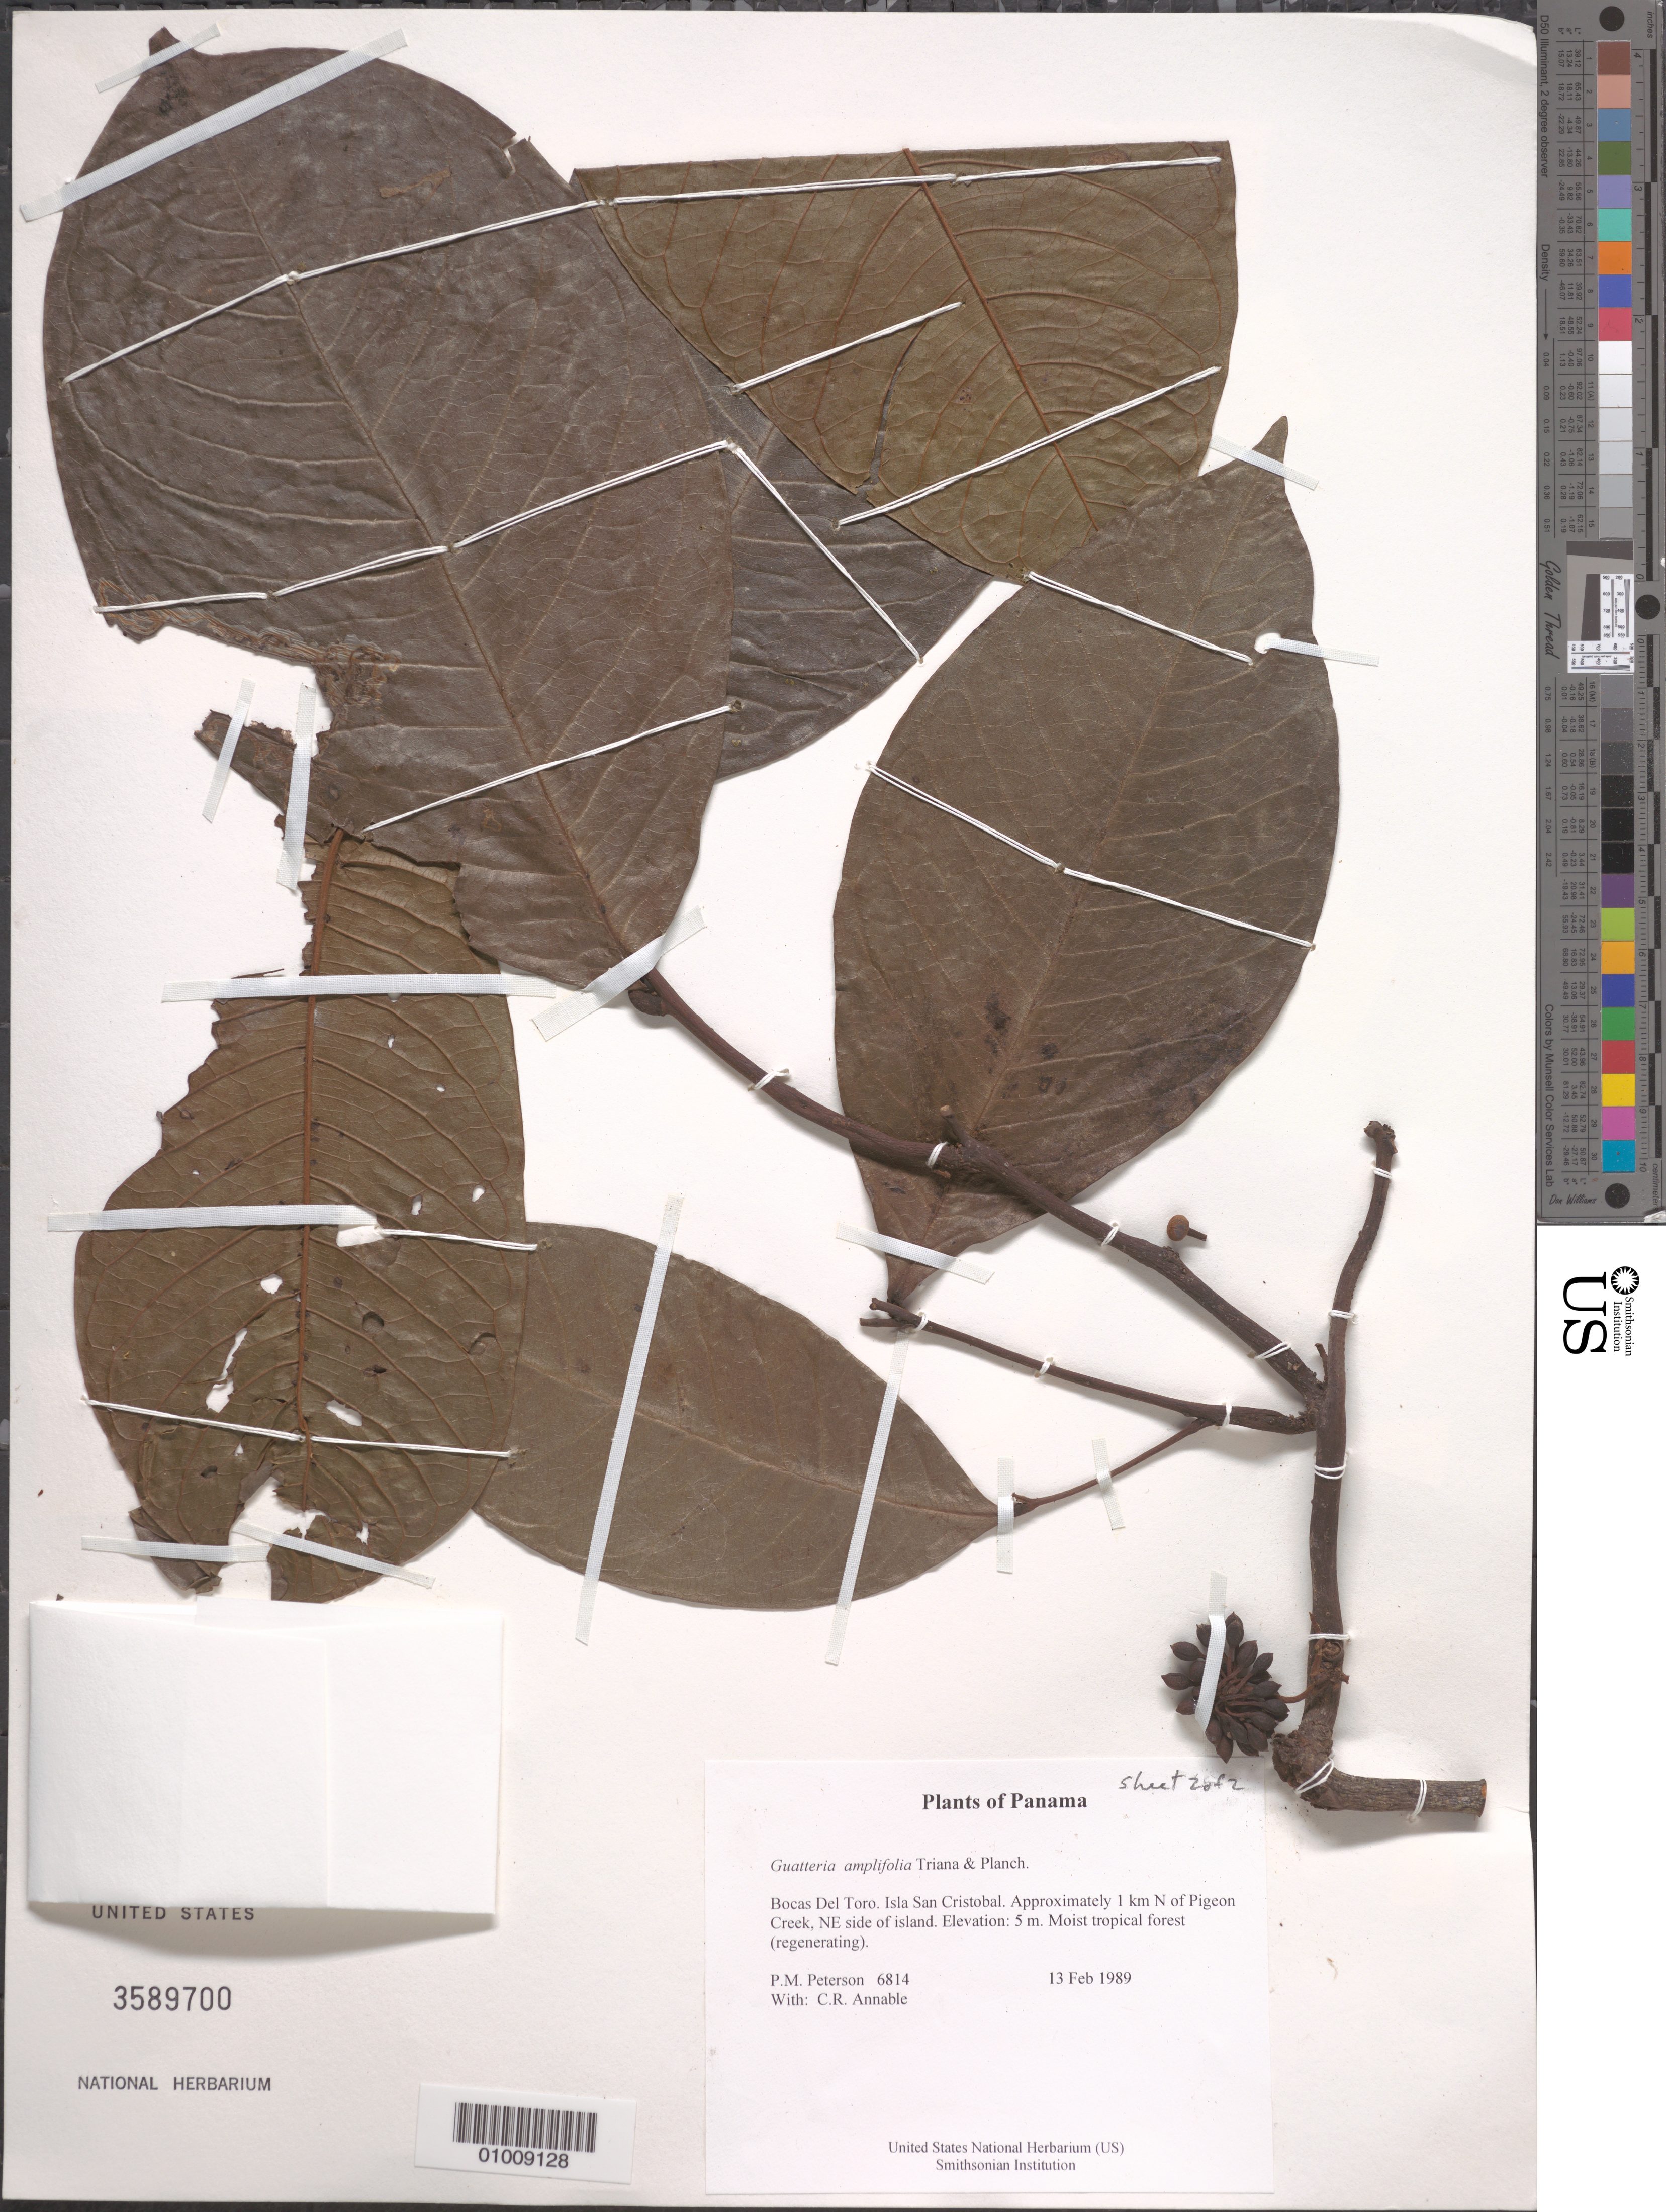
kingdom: Plantae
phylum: Tracheophyta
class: Magnoliopsida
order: Magnoliales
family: Annonaceae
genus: Guatteria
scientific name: Guatteria amplifolia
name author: Triana & Planch.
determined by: Liesner, R. L.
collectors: P. M. Peterson & C. R. Annable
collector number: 06814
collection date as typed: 13 Feb 1989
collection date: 1989-02-13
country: Panama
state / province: Bocas del Toro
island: San Cristobal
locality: Approximately 1 km N of Pigeon Creek, NE side of island.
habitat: Moist tropical forest (regenerating).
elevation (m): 5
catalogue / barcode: US 3589700